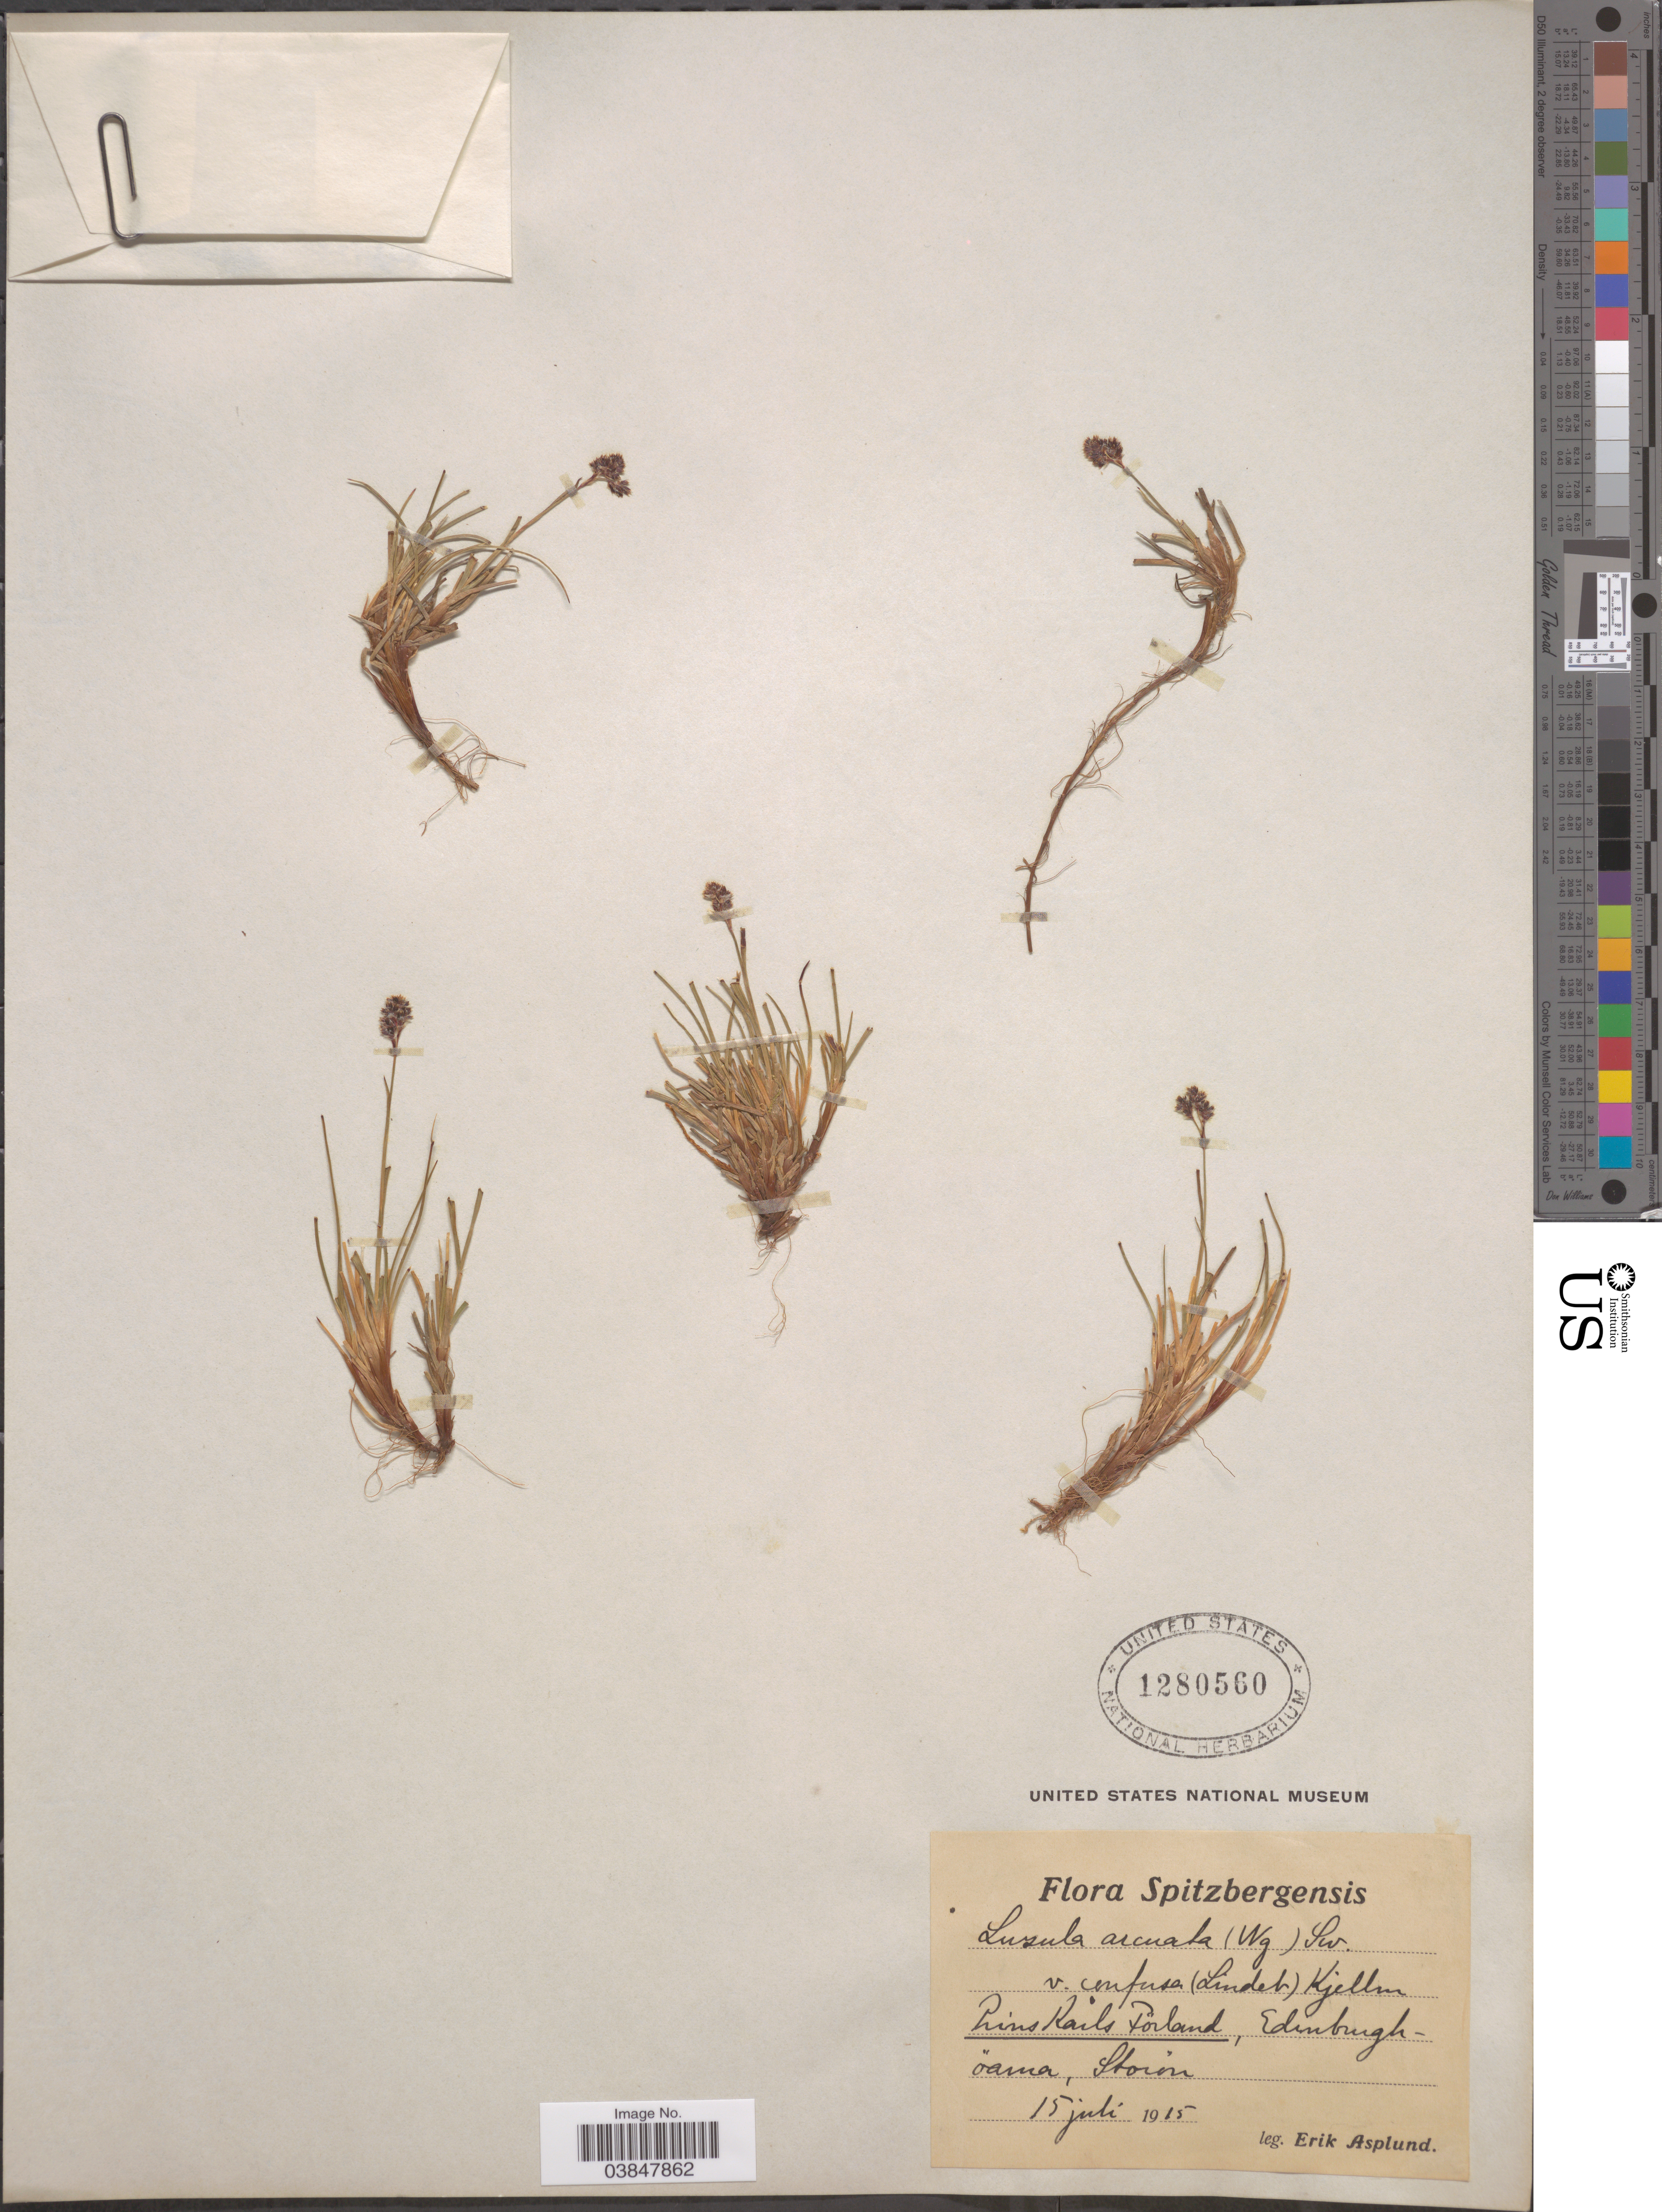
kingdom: Plantae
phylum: Tracheophyta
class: Liliopsida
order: Poales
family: Juncaceae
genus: Luzula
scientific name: Luzula confusa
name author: Lindeb.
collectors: E. Asplund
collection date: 1915-07-15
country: Norway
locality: Spitzbergensis. Prins Rails Porland, Edinburgh. öama, Stoin.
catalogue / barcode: US 1280560